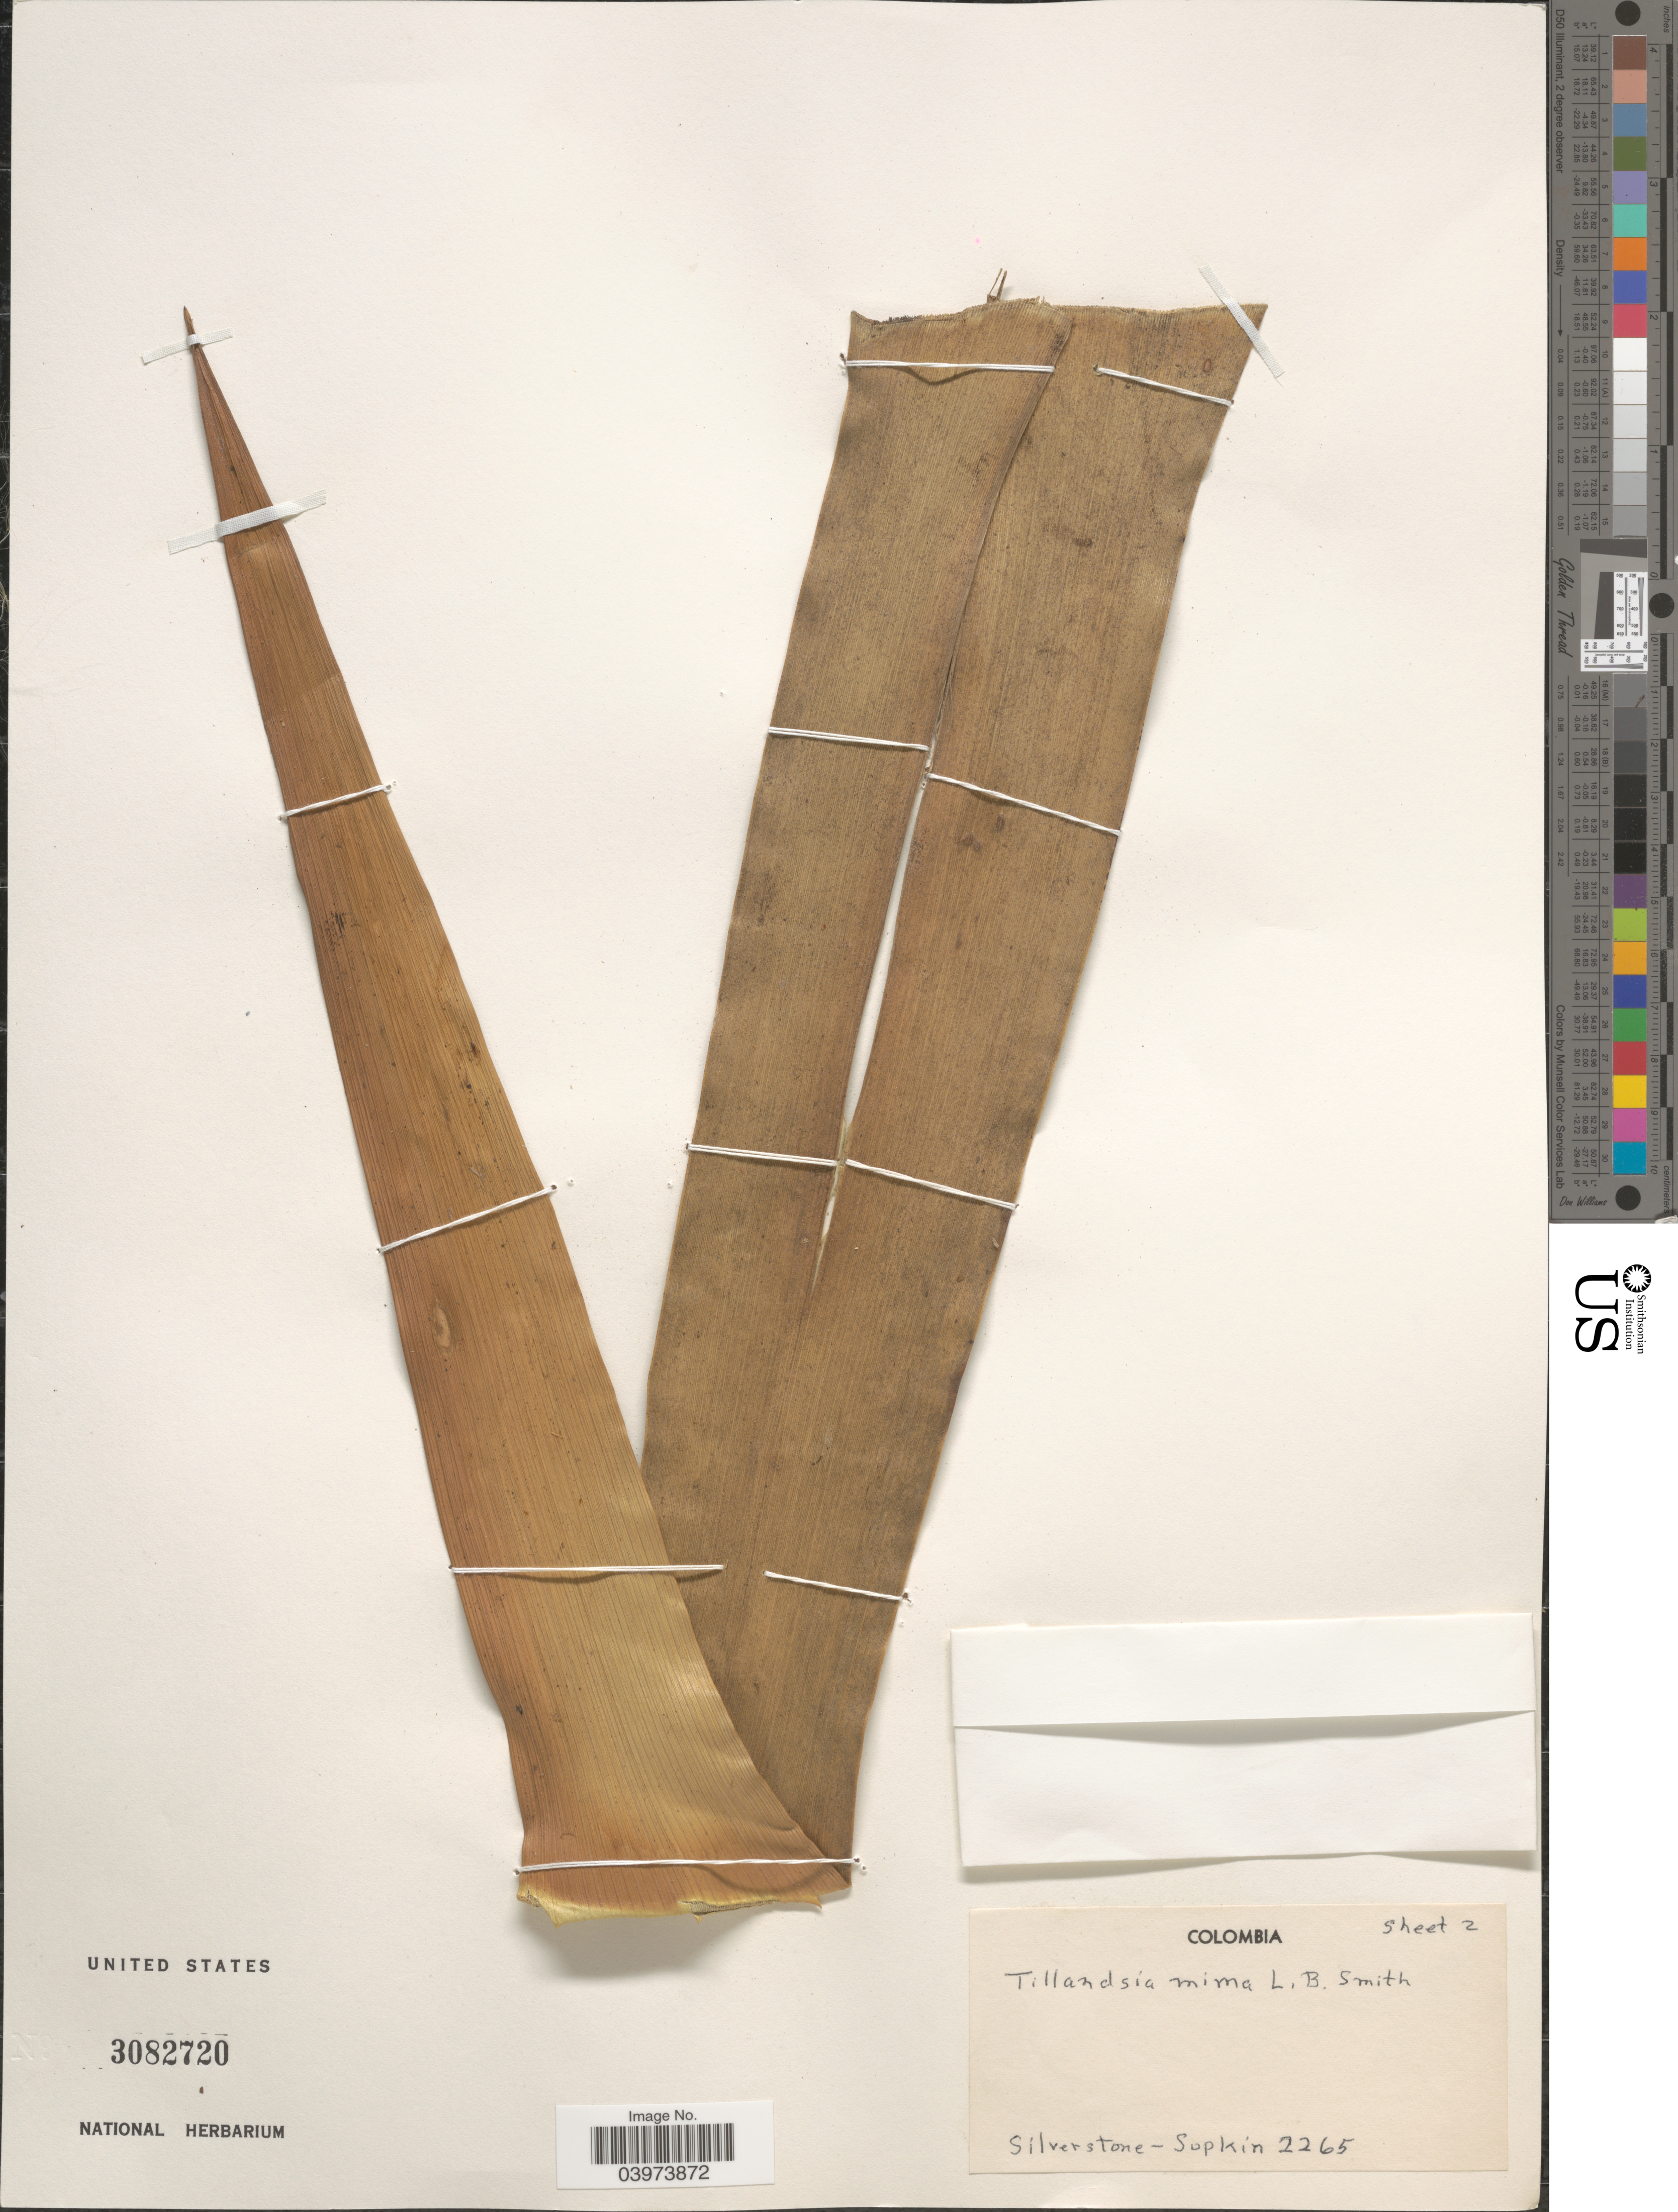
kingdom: Plantae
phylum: Tracheophyta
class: Liliopsida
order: Poales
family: Bromeliaceae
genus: Tillandsia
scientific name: Tillandsia mima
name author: L.B. Sm.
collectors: Silverstone-Sopkin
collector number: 2265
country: Colombia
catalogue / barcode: US 3082720